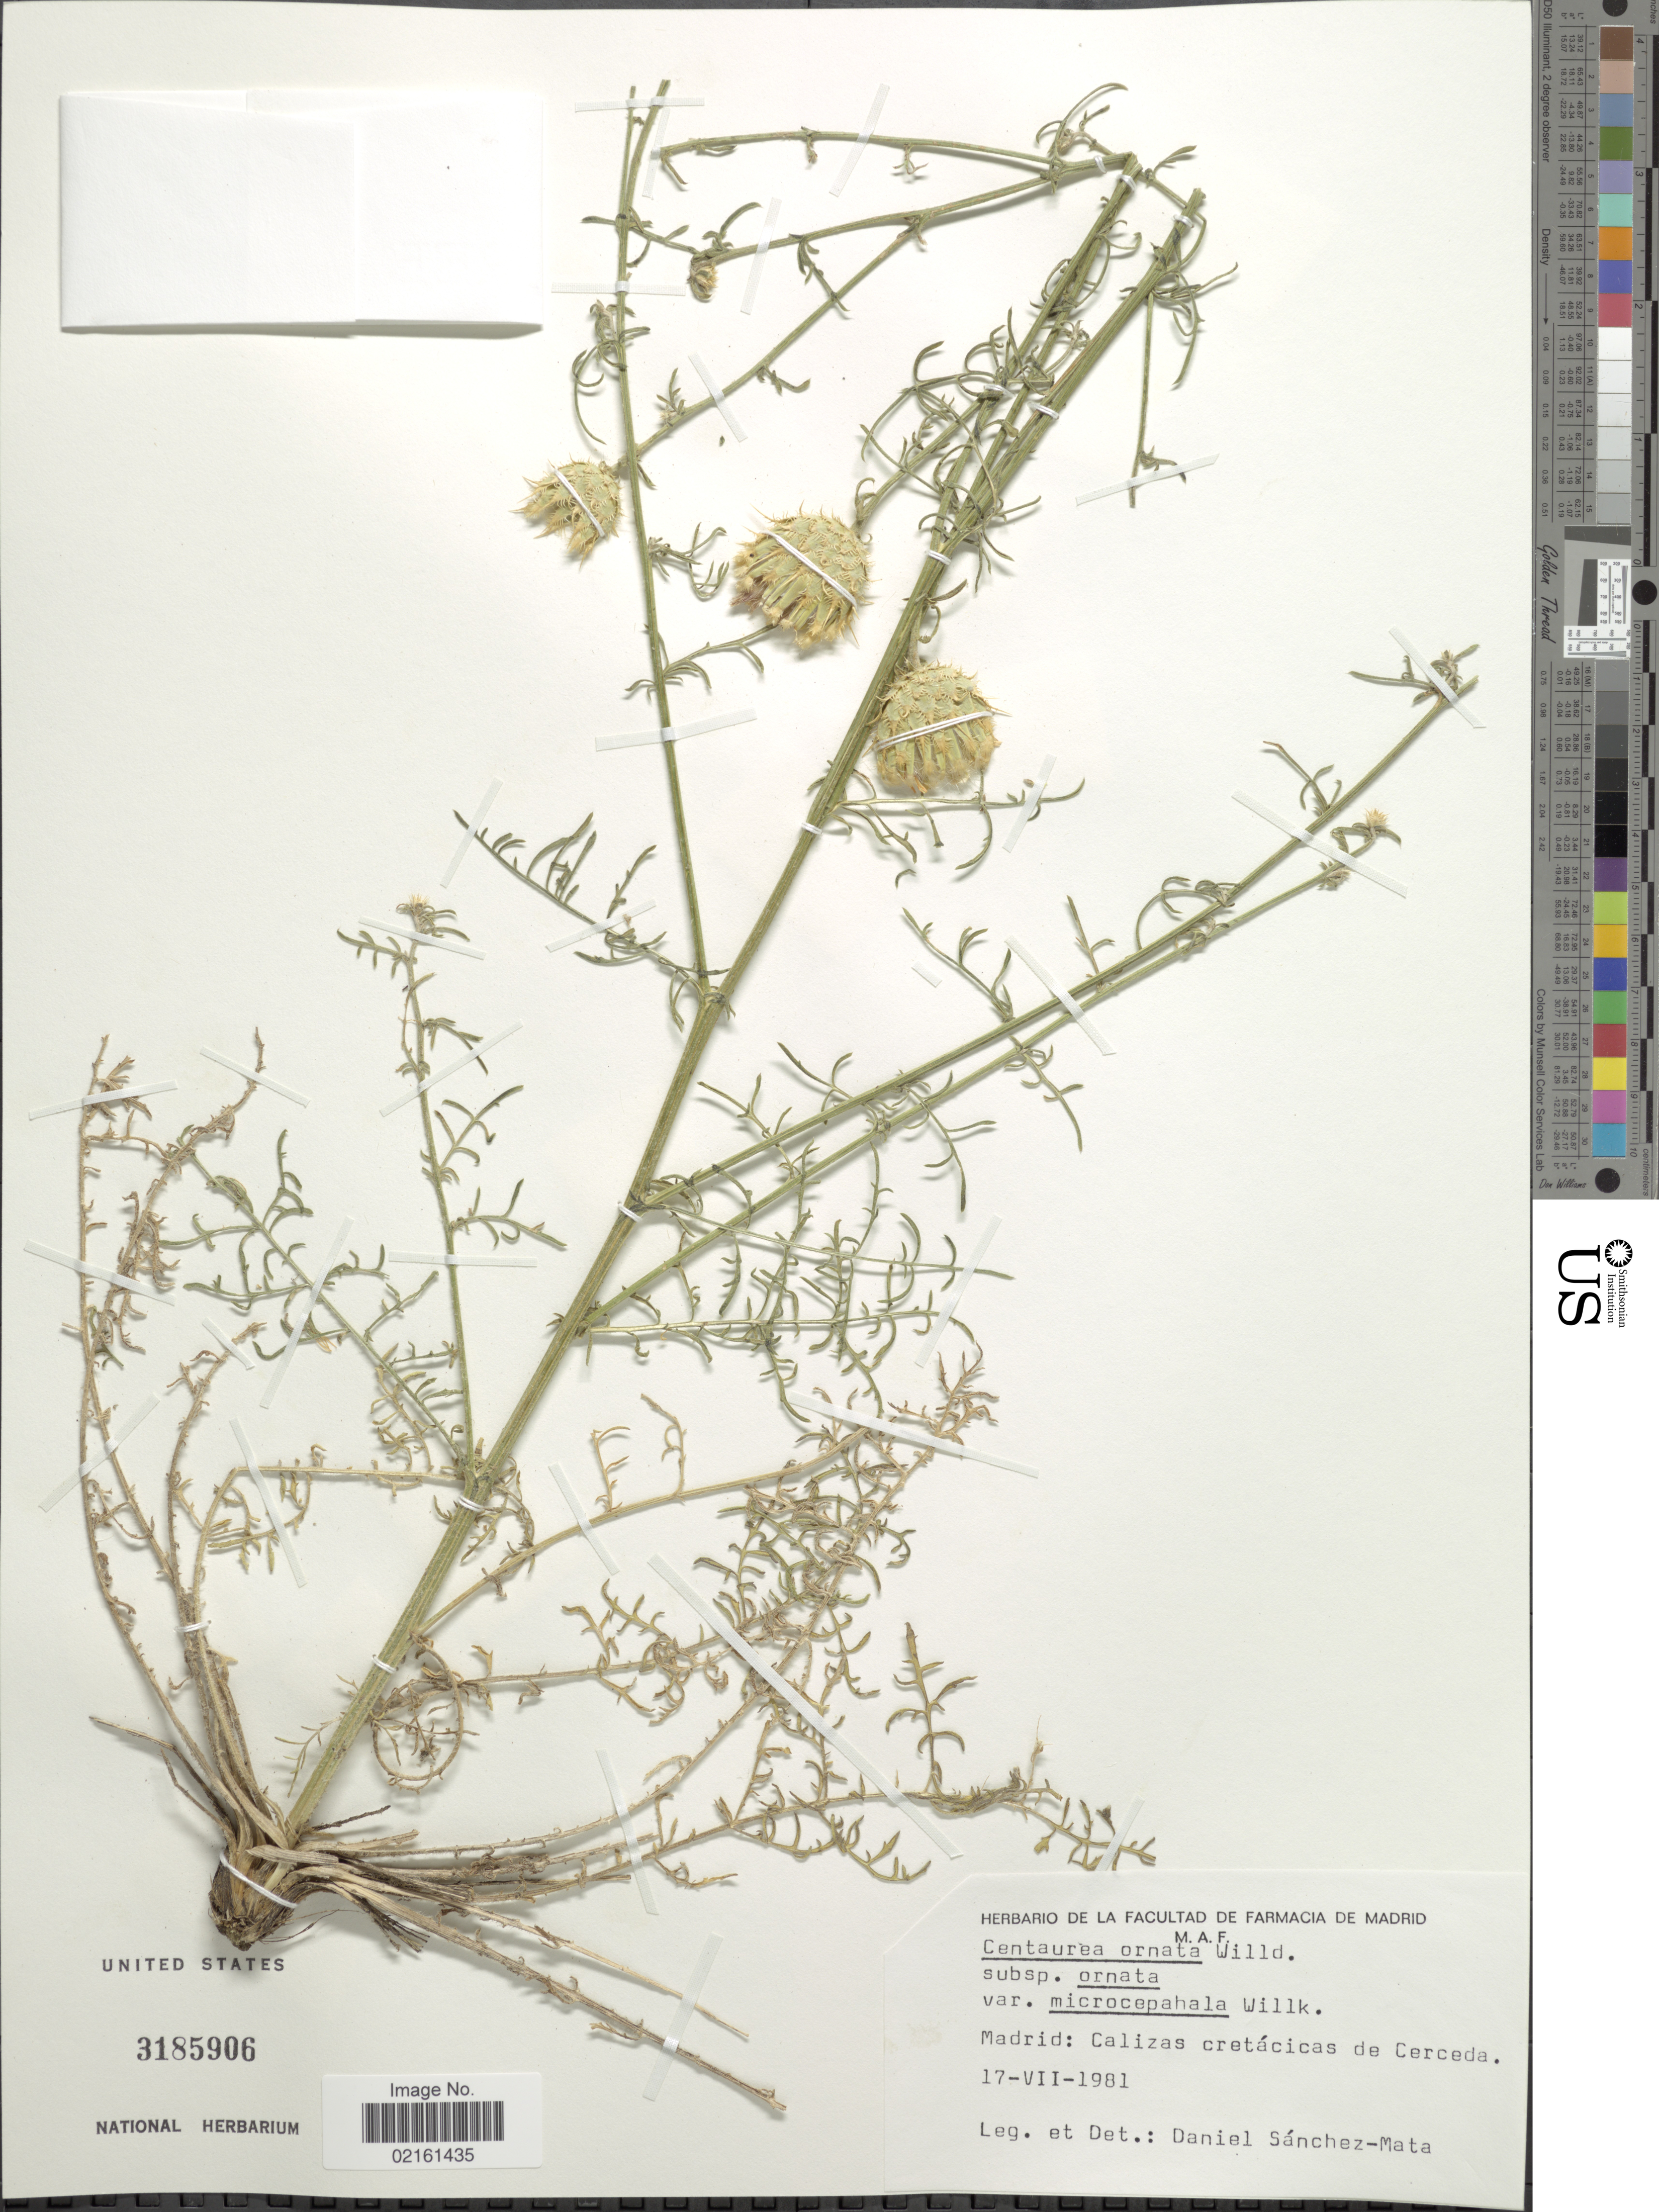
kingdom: Plantae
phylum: Tracheophyta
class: Magnoliopsida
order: Asterales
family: Asteraceae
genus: Centaurea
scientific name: Centaurea ornata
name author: Willd.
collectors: D. Sánchez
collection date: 1981-07-17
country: Spain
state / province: Madrid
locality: Calizas cretacicas de Cerceda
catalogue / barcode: US 3185906